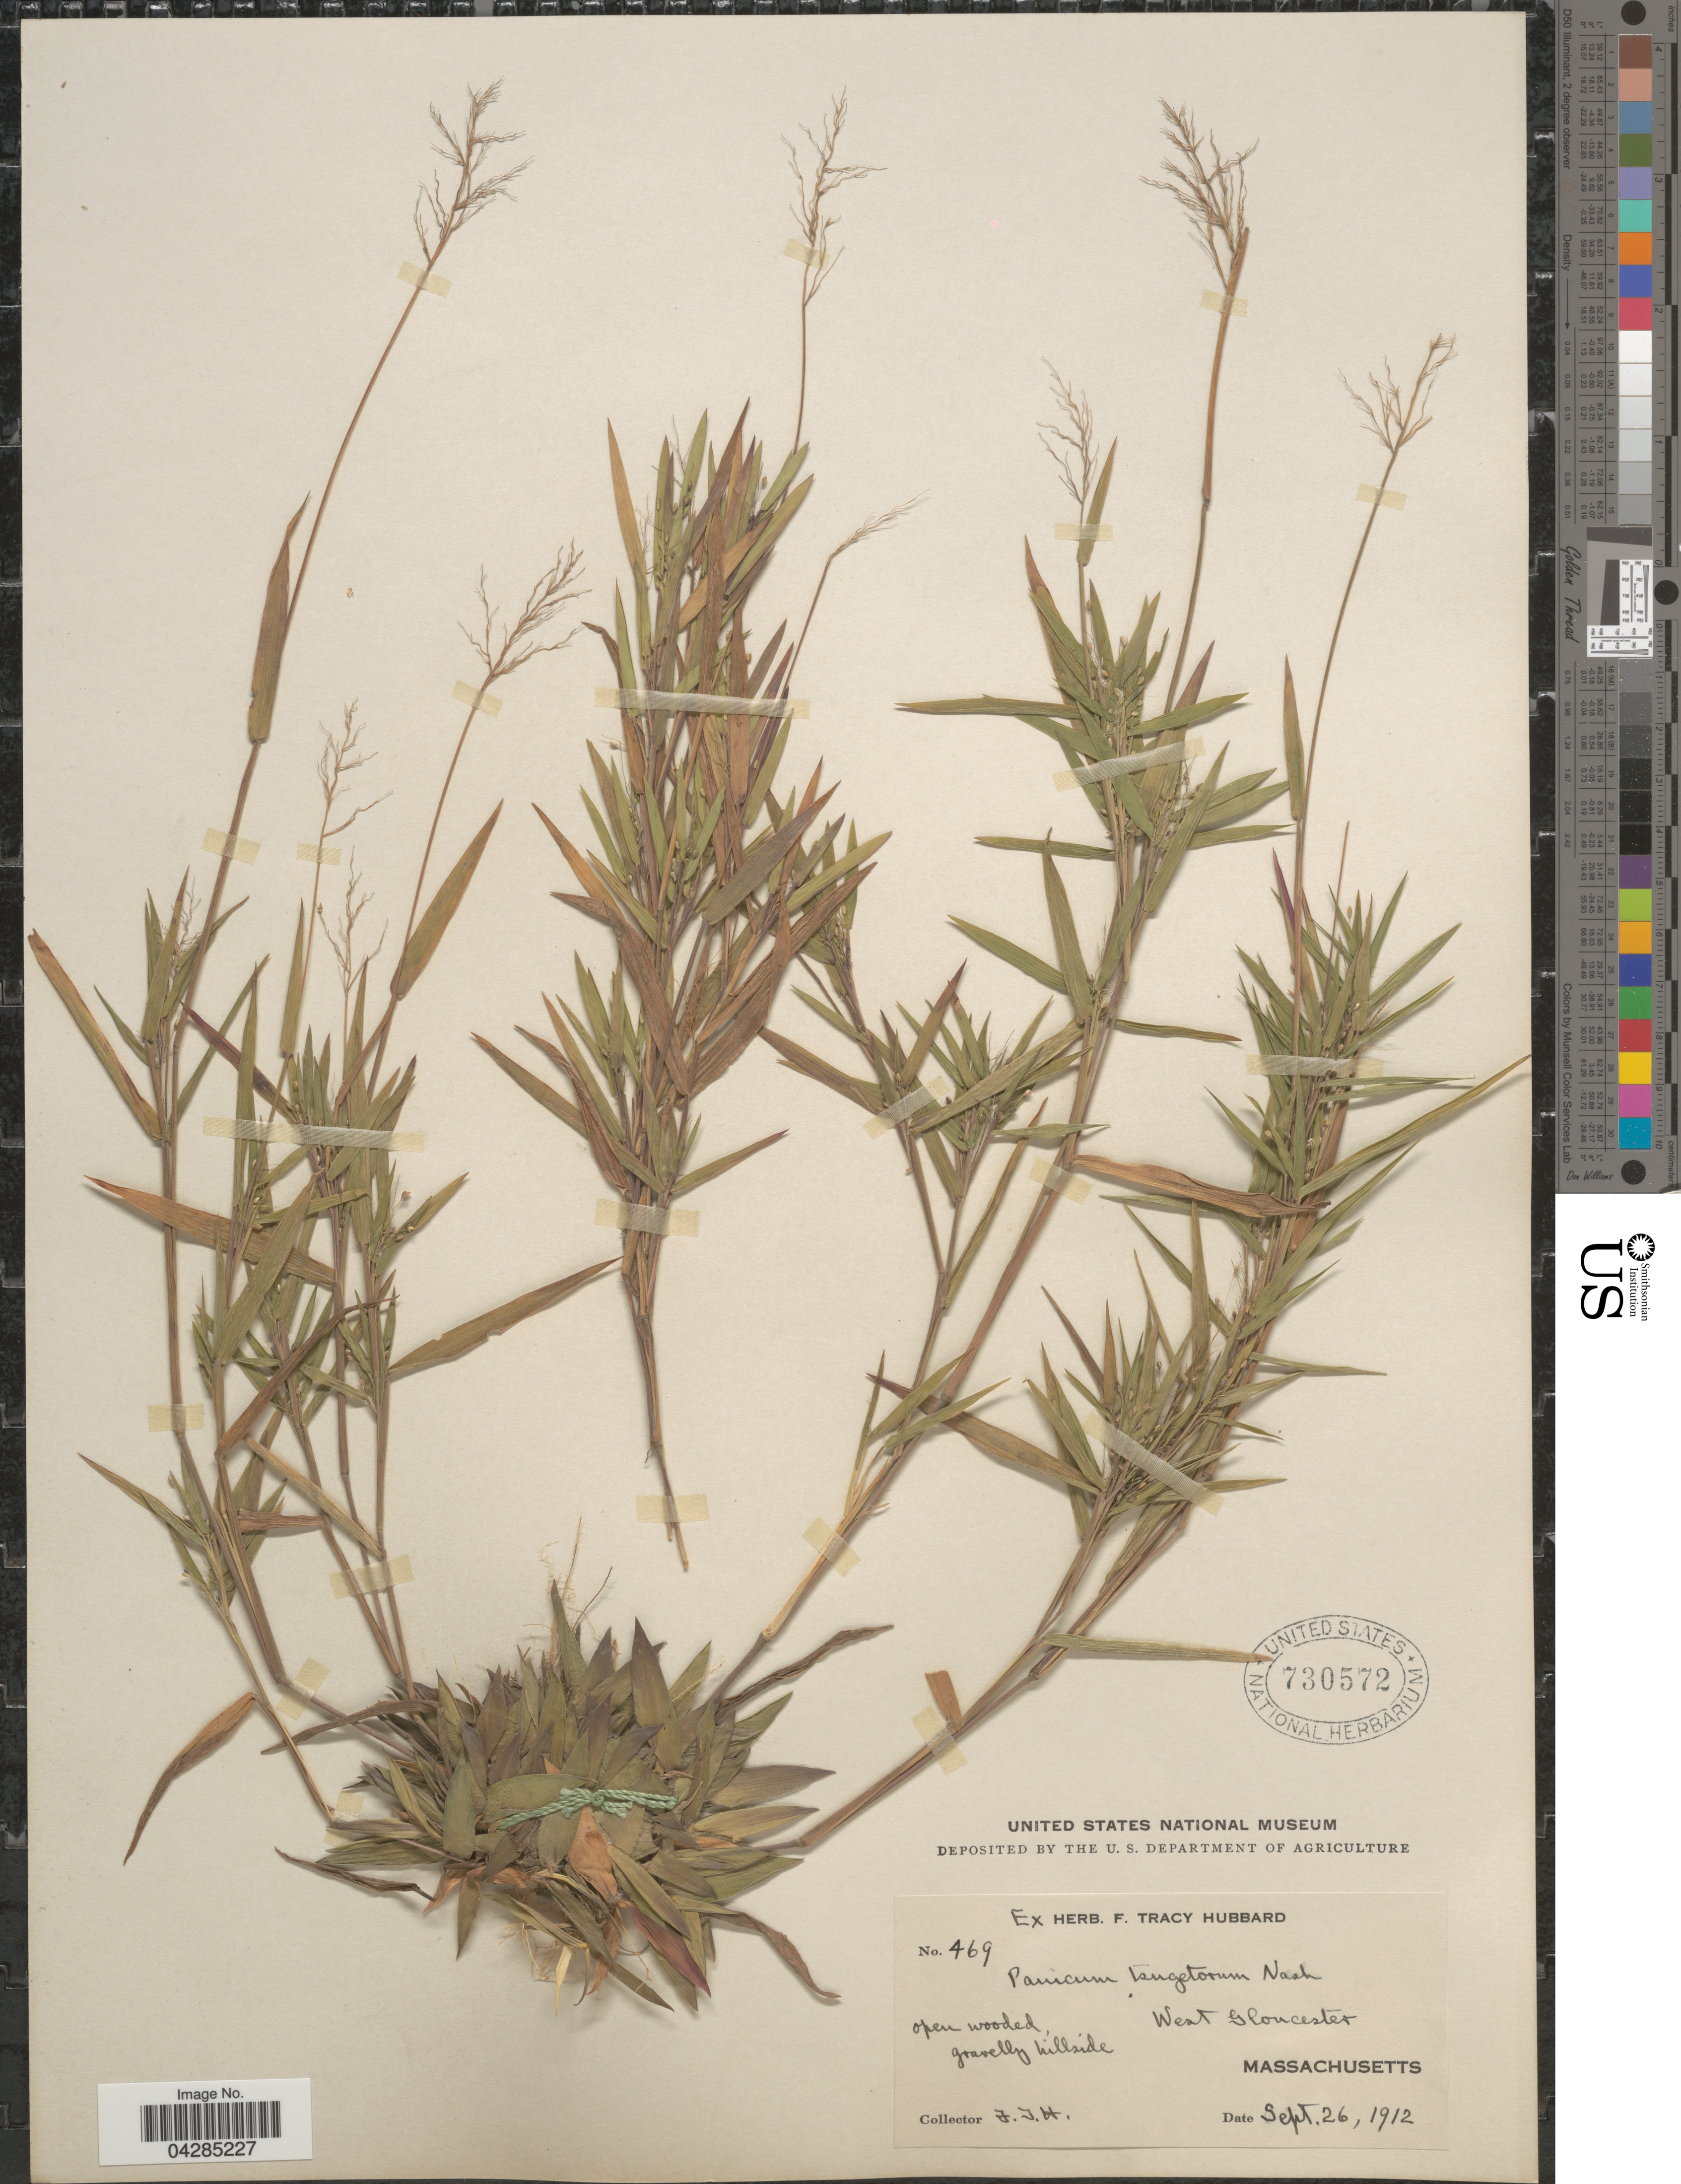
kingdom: Plantae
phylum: Tracheophyta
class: Liliopsida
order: Poales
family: Poaceae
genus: Dichanthelium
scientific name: Dichanthelium portoricense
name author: (Desv. ex Ham.) B.F. Hansen & Wunderlin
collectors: F. T. Hubbard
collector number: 469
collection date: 1912-09-26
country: United States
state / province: Massachusetts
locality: West Gloucester.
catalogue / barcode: US 730572